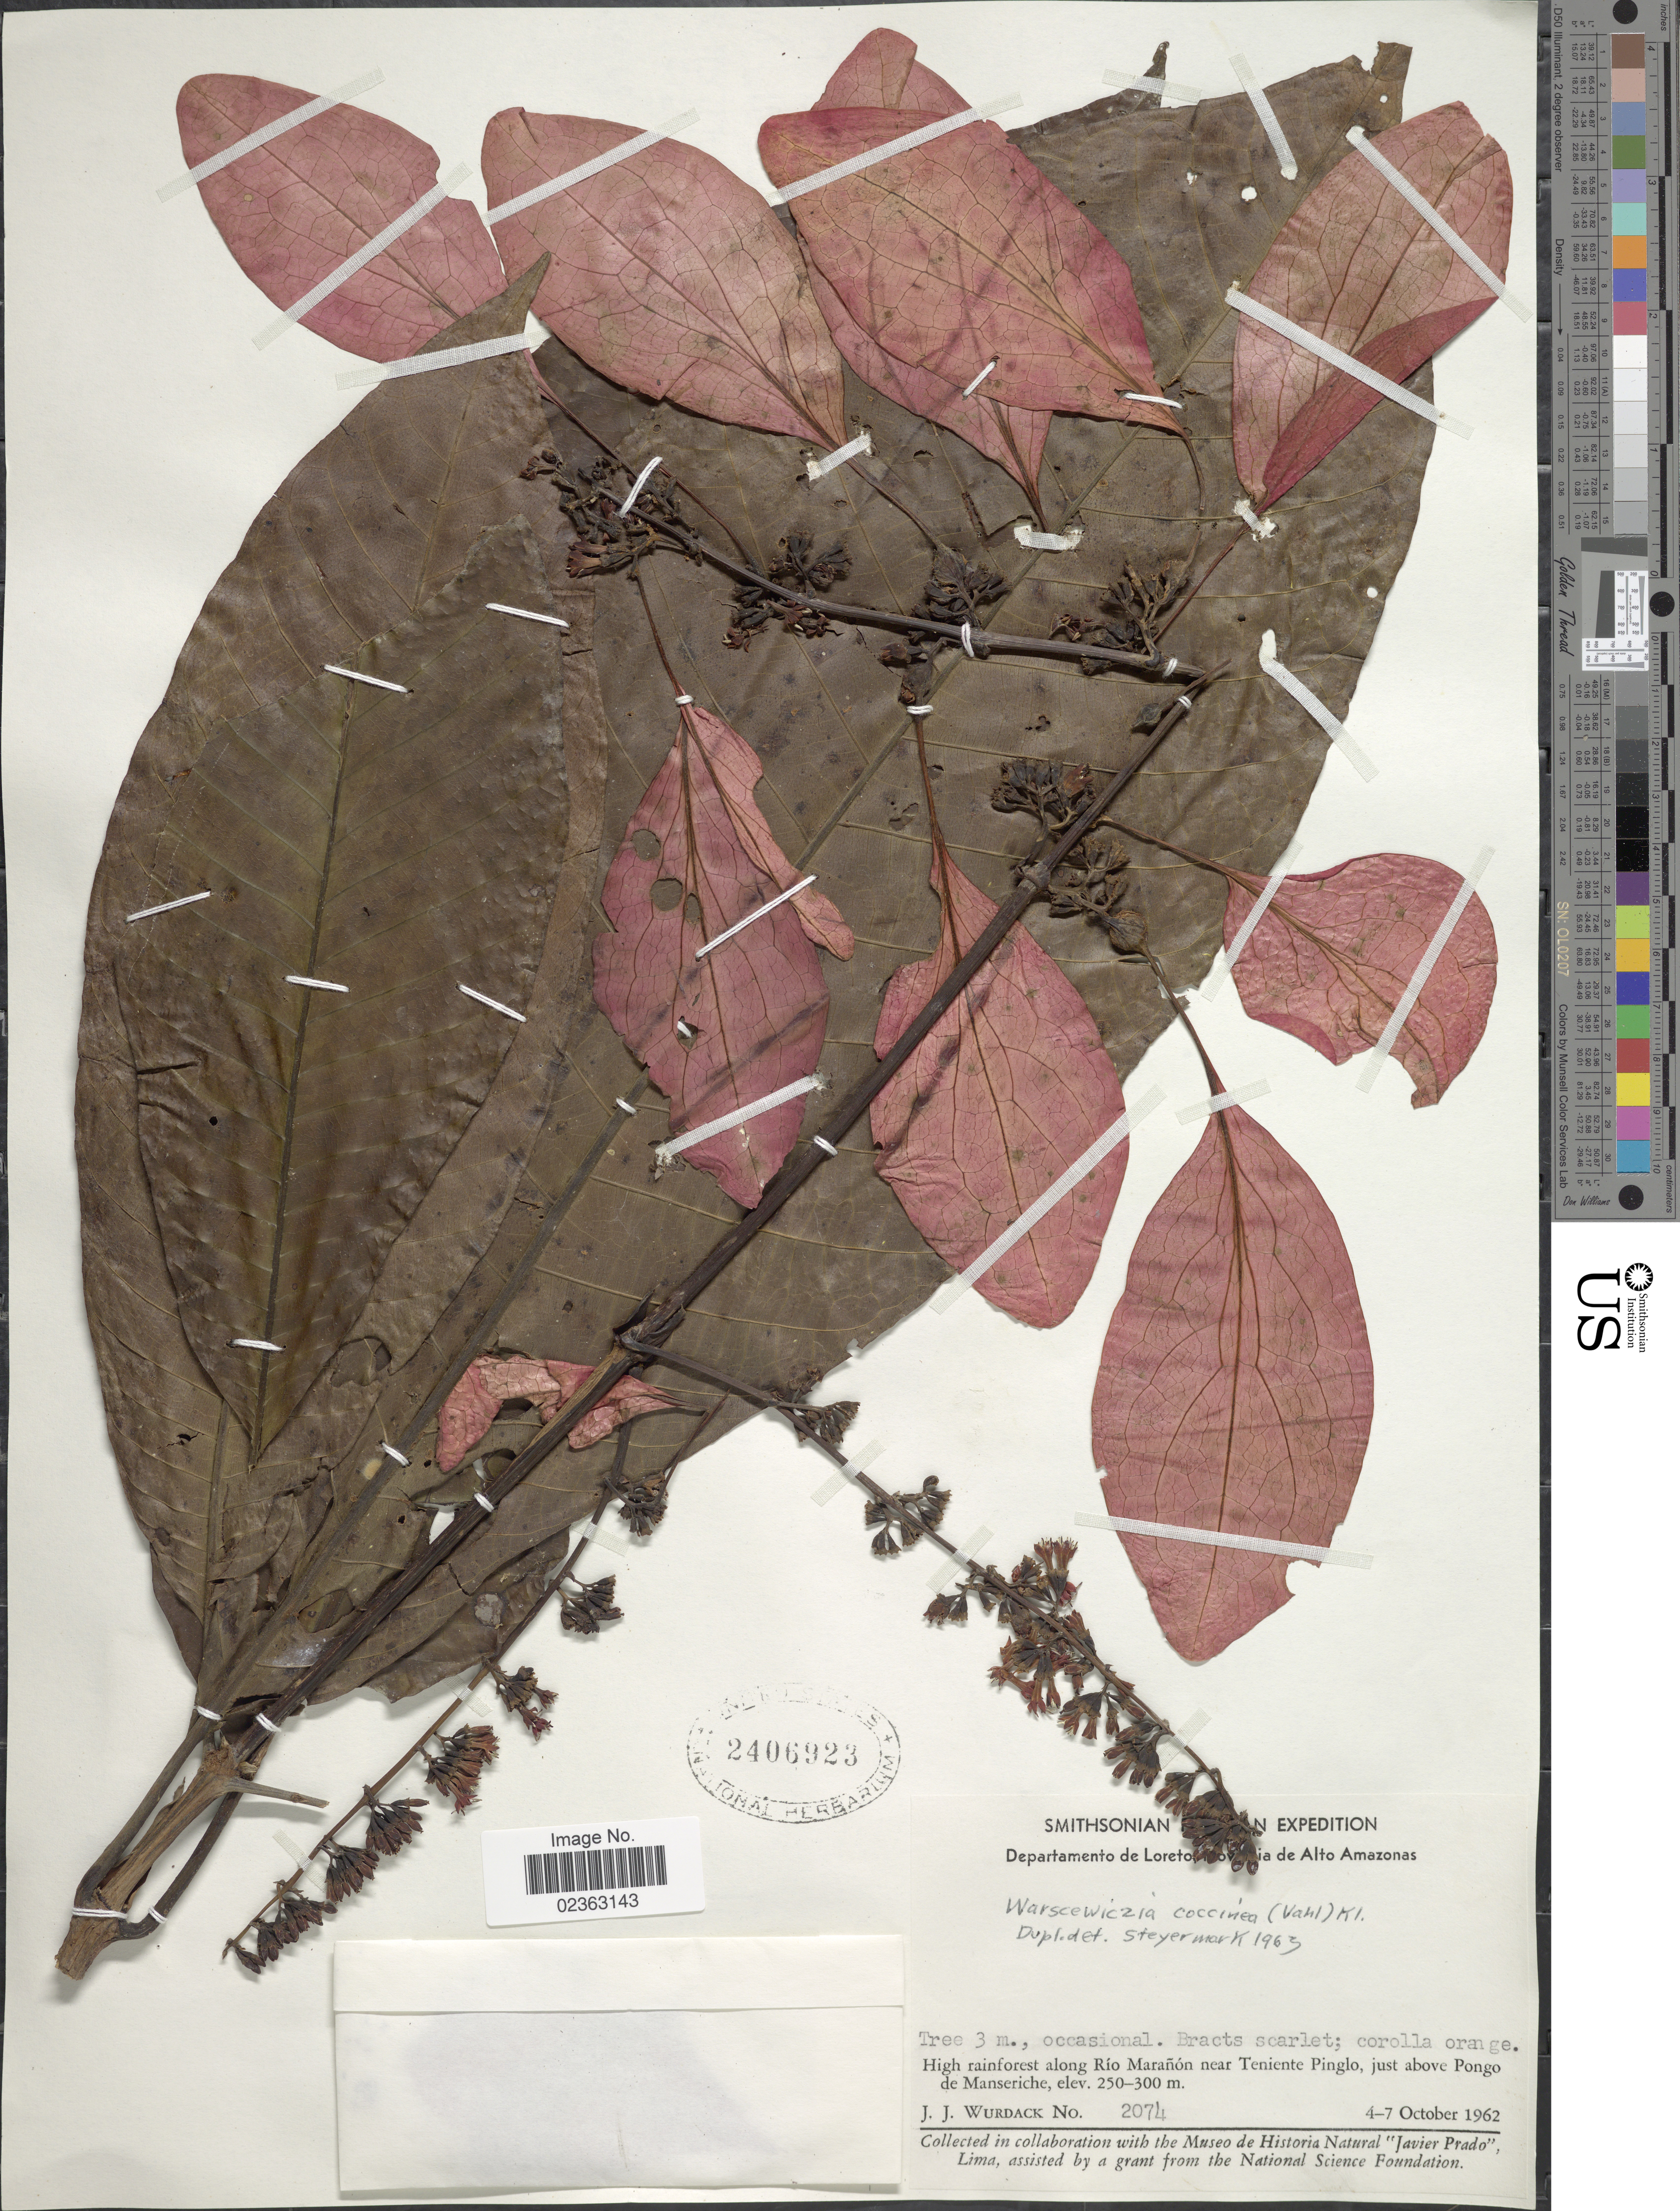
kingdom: Plantae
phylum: Tracheophyta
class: Magnoliopsida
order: Gentianales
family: Rubiaceae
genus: Warszewiczia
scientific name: Warszewiczia coccinea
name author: (Vahl) Klotzsch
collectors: J. J. Wurdack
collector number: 2074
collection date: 1962-10-04/1962-10-07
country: Peru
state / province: Loreto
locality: Departamento de Loreto, provincia de Alto Amazonas, high rainforest alongRio Maranon near Teniente Pinglo, just above Pongo de Manseriche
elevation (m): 250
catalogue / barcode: US 2406923